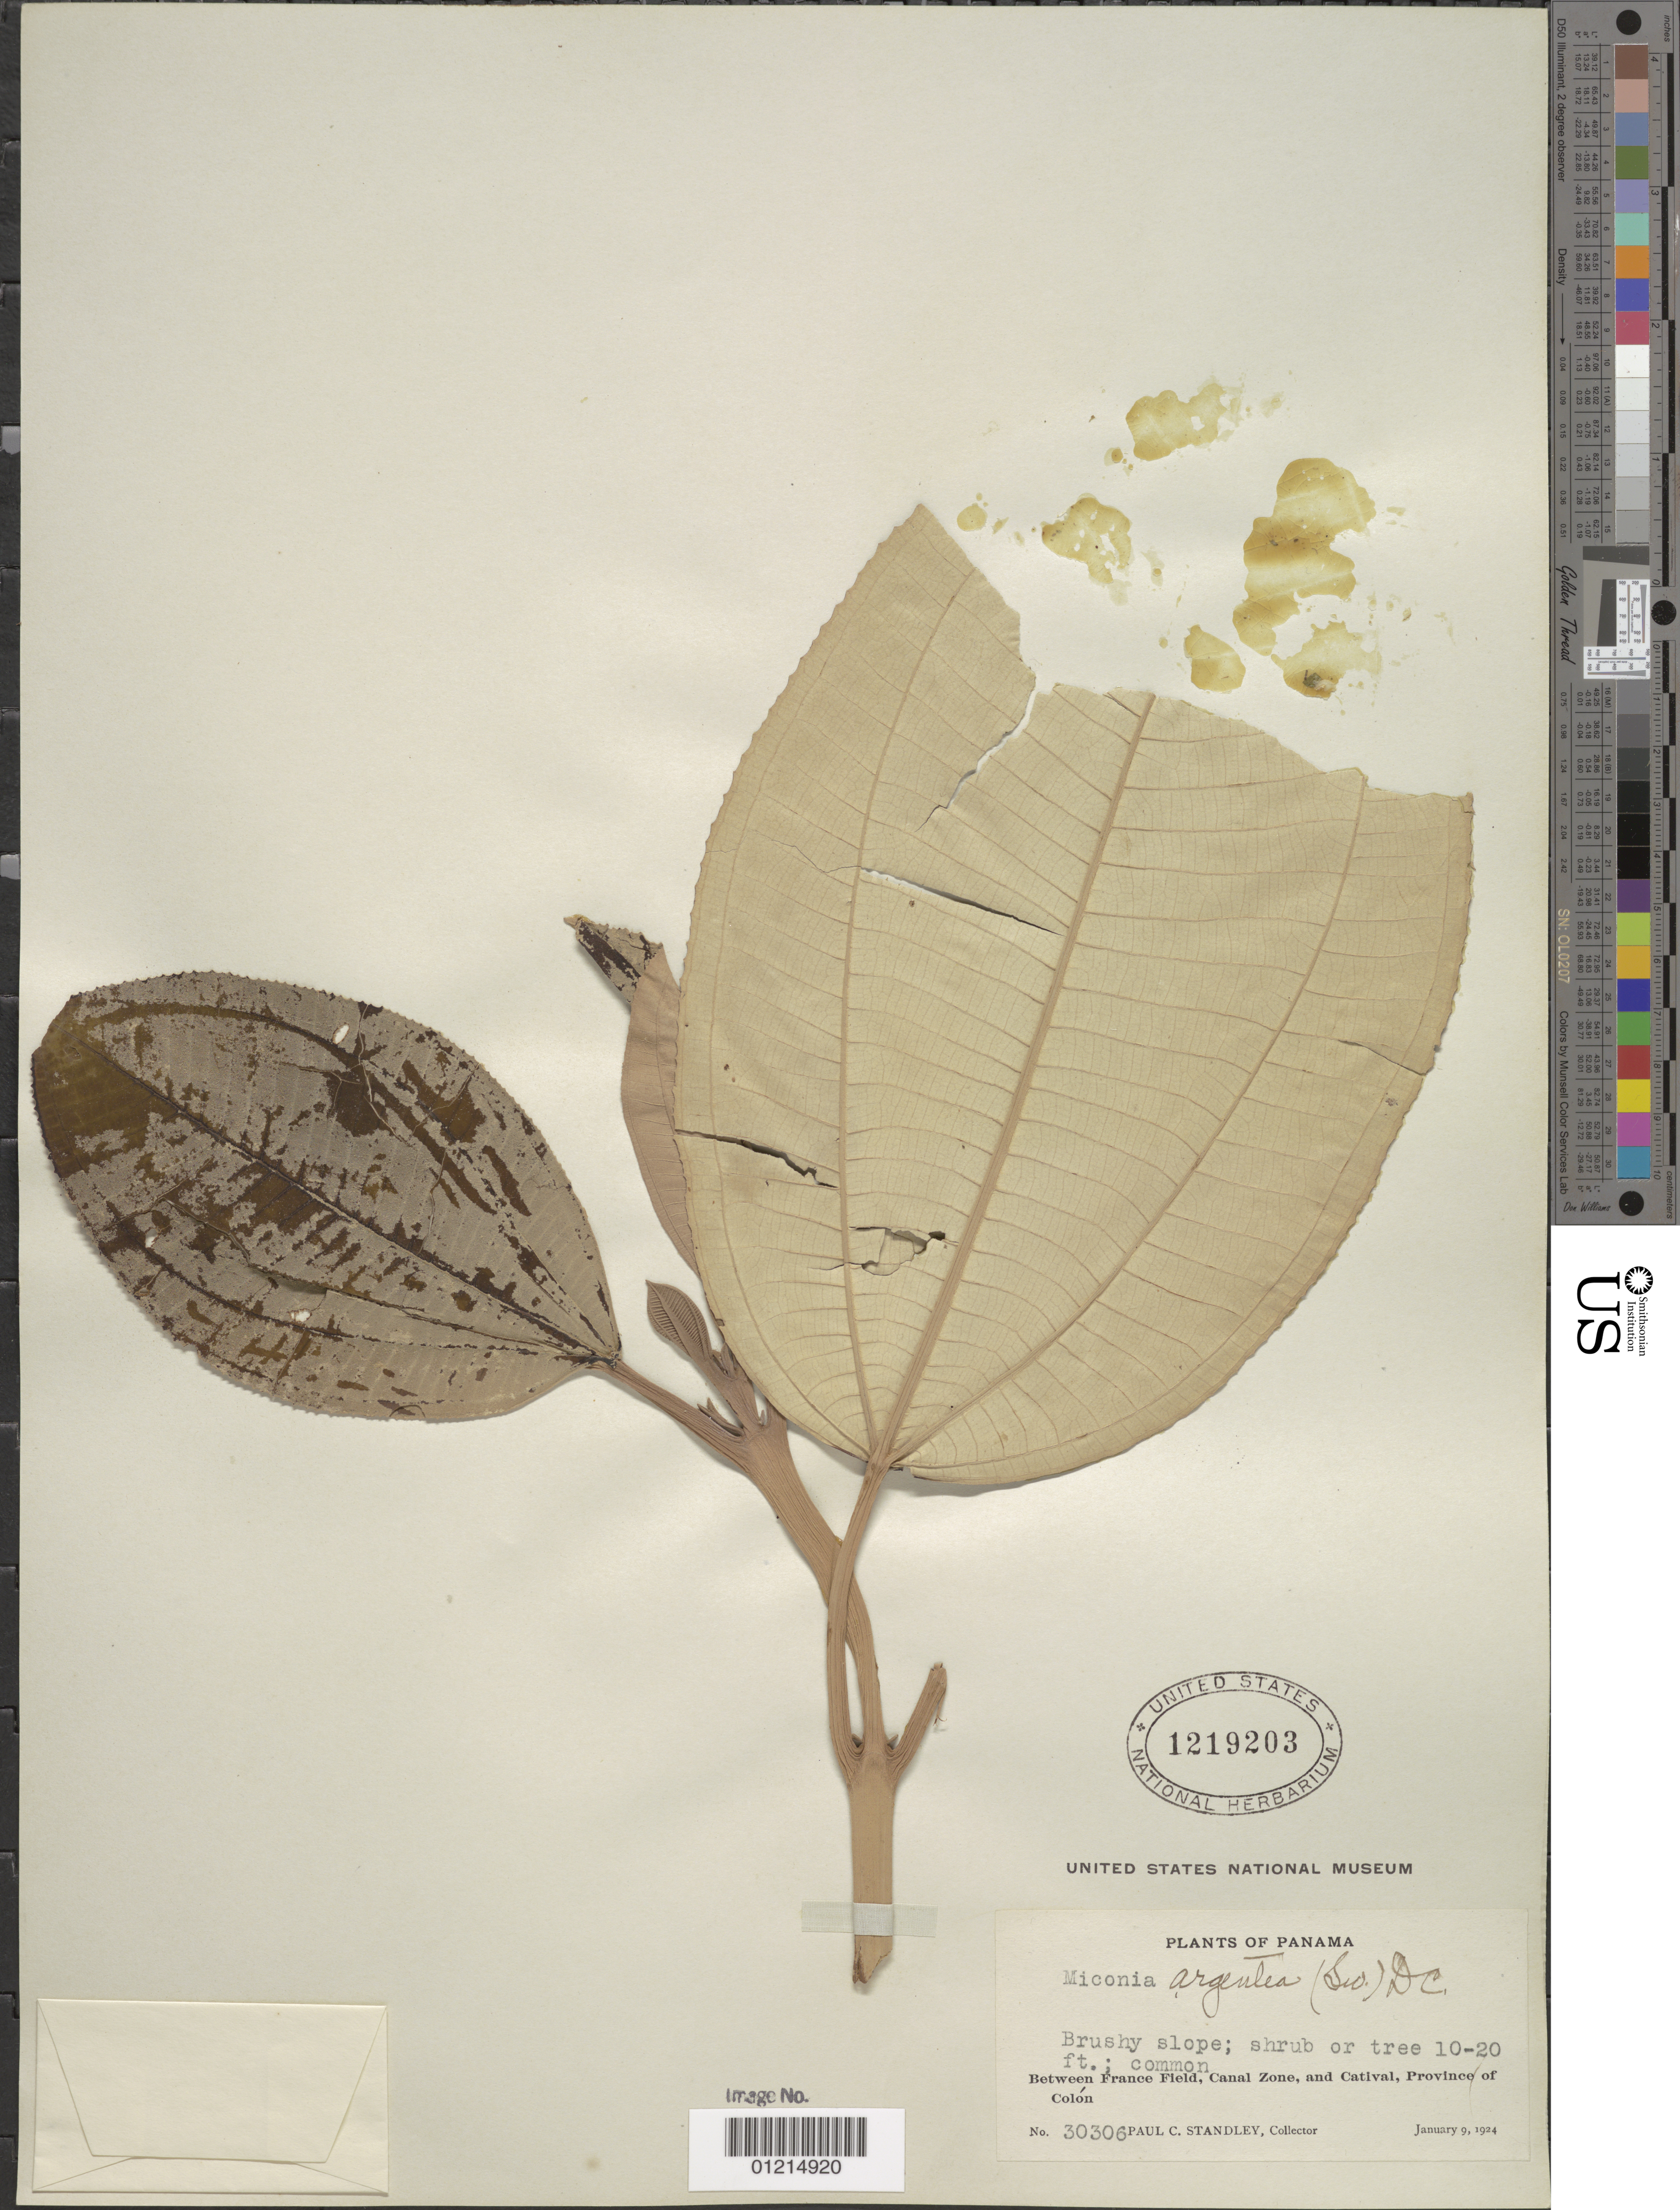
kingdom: Plantae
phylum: Tracheophyta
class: Magnoliopsida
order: Myrtales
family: Melastomataceae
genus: Miconia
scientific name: Miconia argentea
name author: (Sw.) DC.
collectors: P. C. Standley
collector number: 30306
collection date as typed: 09 Jan 1924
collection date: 1924-01-09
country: Panama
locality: Between France Field, Canal Zone, and Catival, Province of Colón.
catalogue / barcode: US 1219203